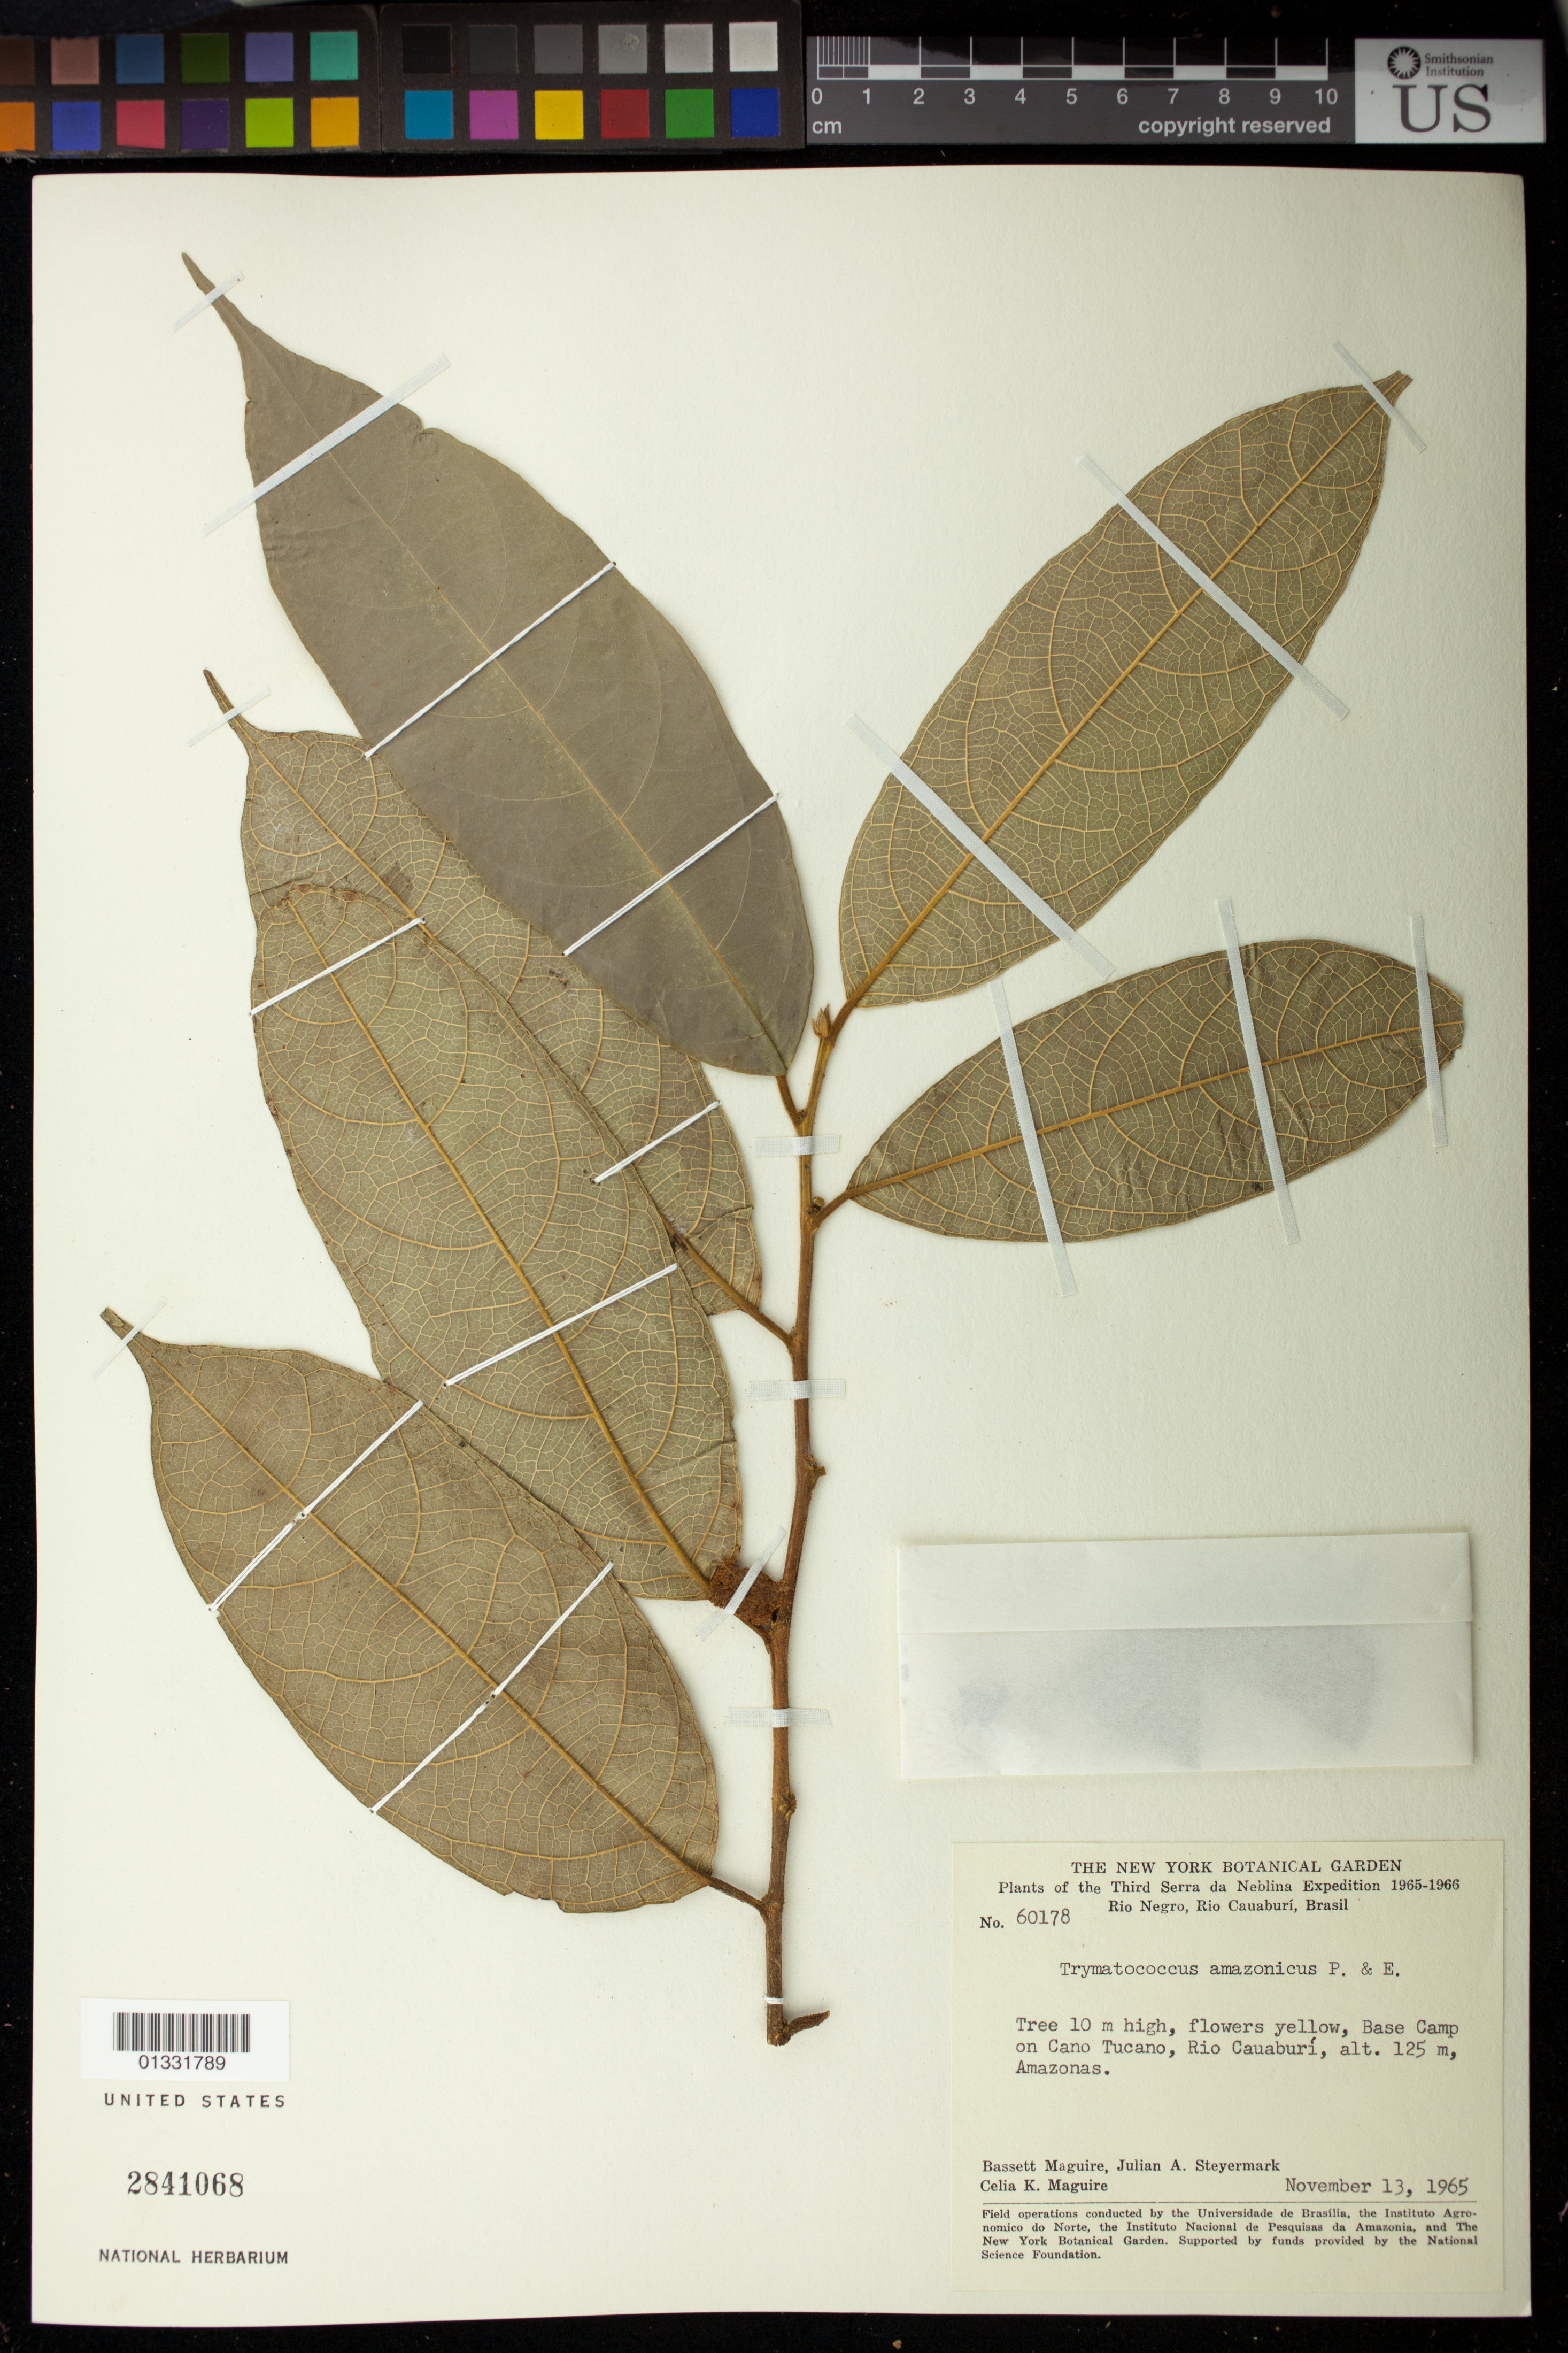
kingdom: Plantae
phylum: Tracheophyta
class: Magnoliopsida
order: Rosales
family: Moraceae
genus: Brosimum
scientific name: Brosimum amazonicum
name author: (Poepp. & Endl.) E. M. Gardner & Zerega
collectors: B. Maguire, J. Steyermark & C. K. Maguire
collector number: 60178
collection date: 1965-11-13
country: Brazil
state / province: Amazonas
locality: Rio Negro, Rio Cauaburí. Base Camp on Cano Tucano, Rio Cauaburí.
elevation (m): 125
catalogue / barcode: US 2841068